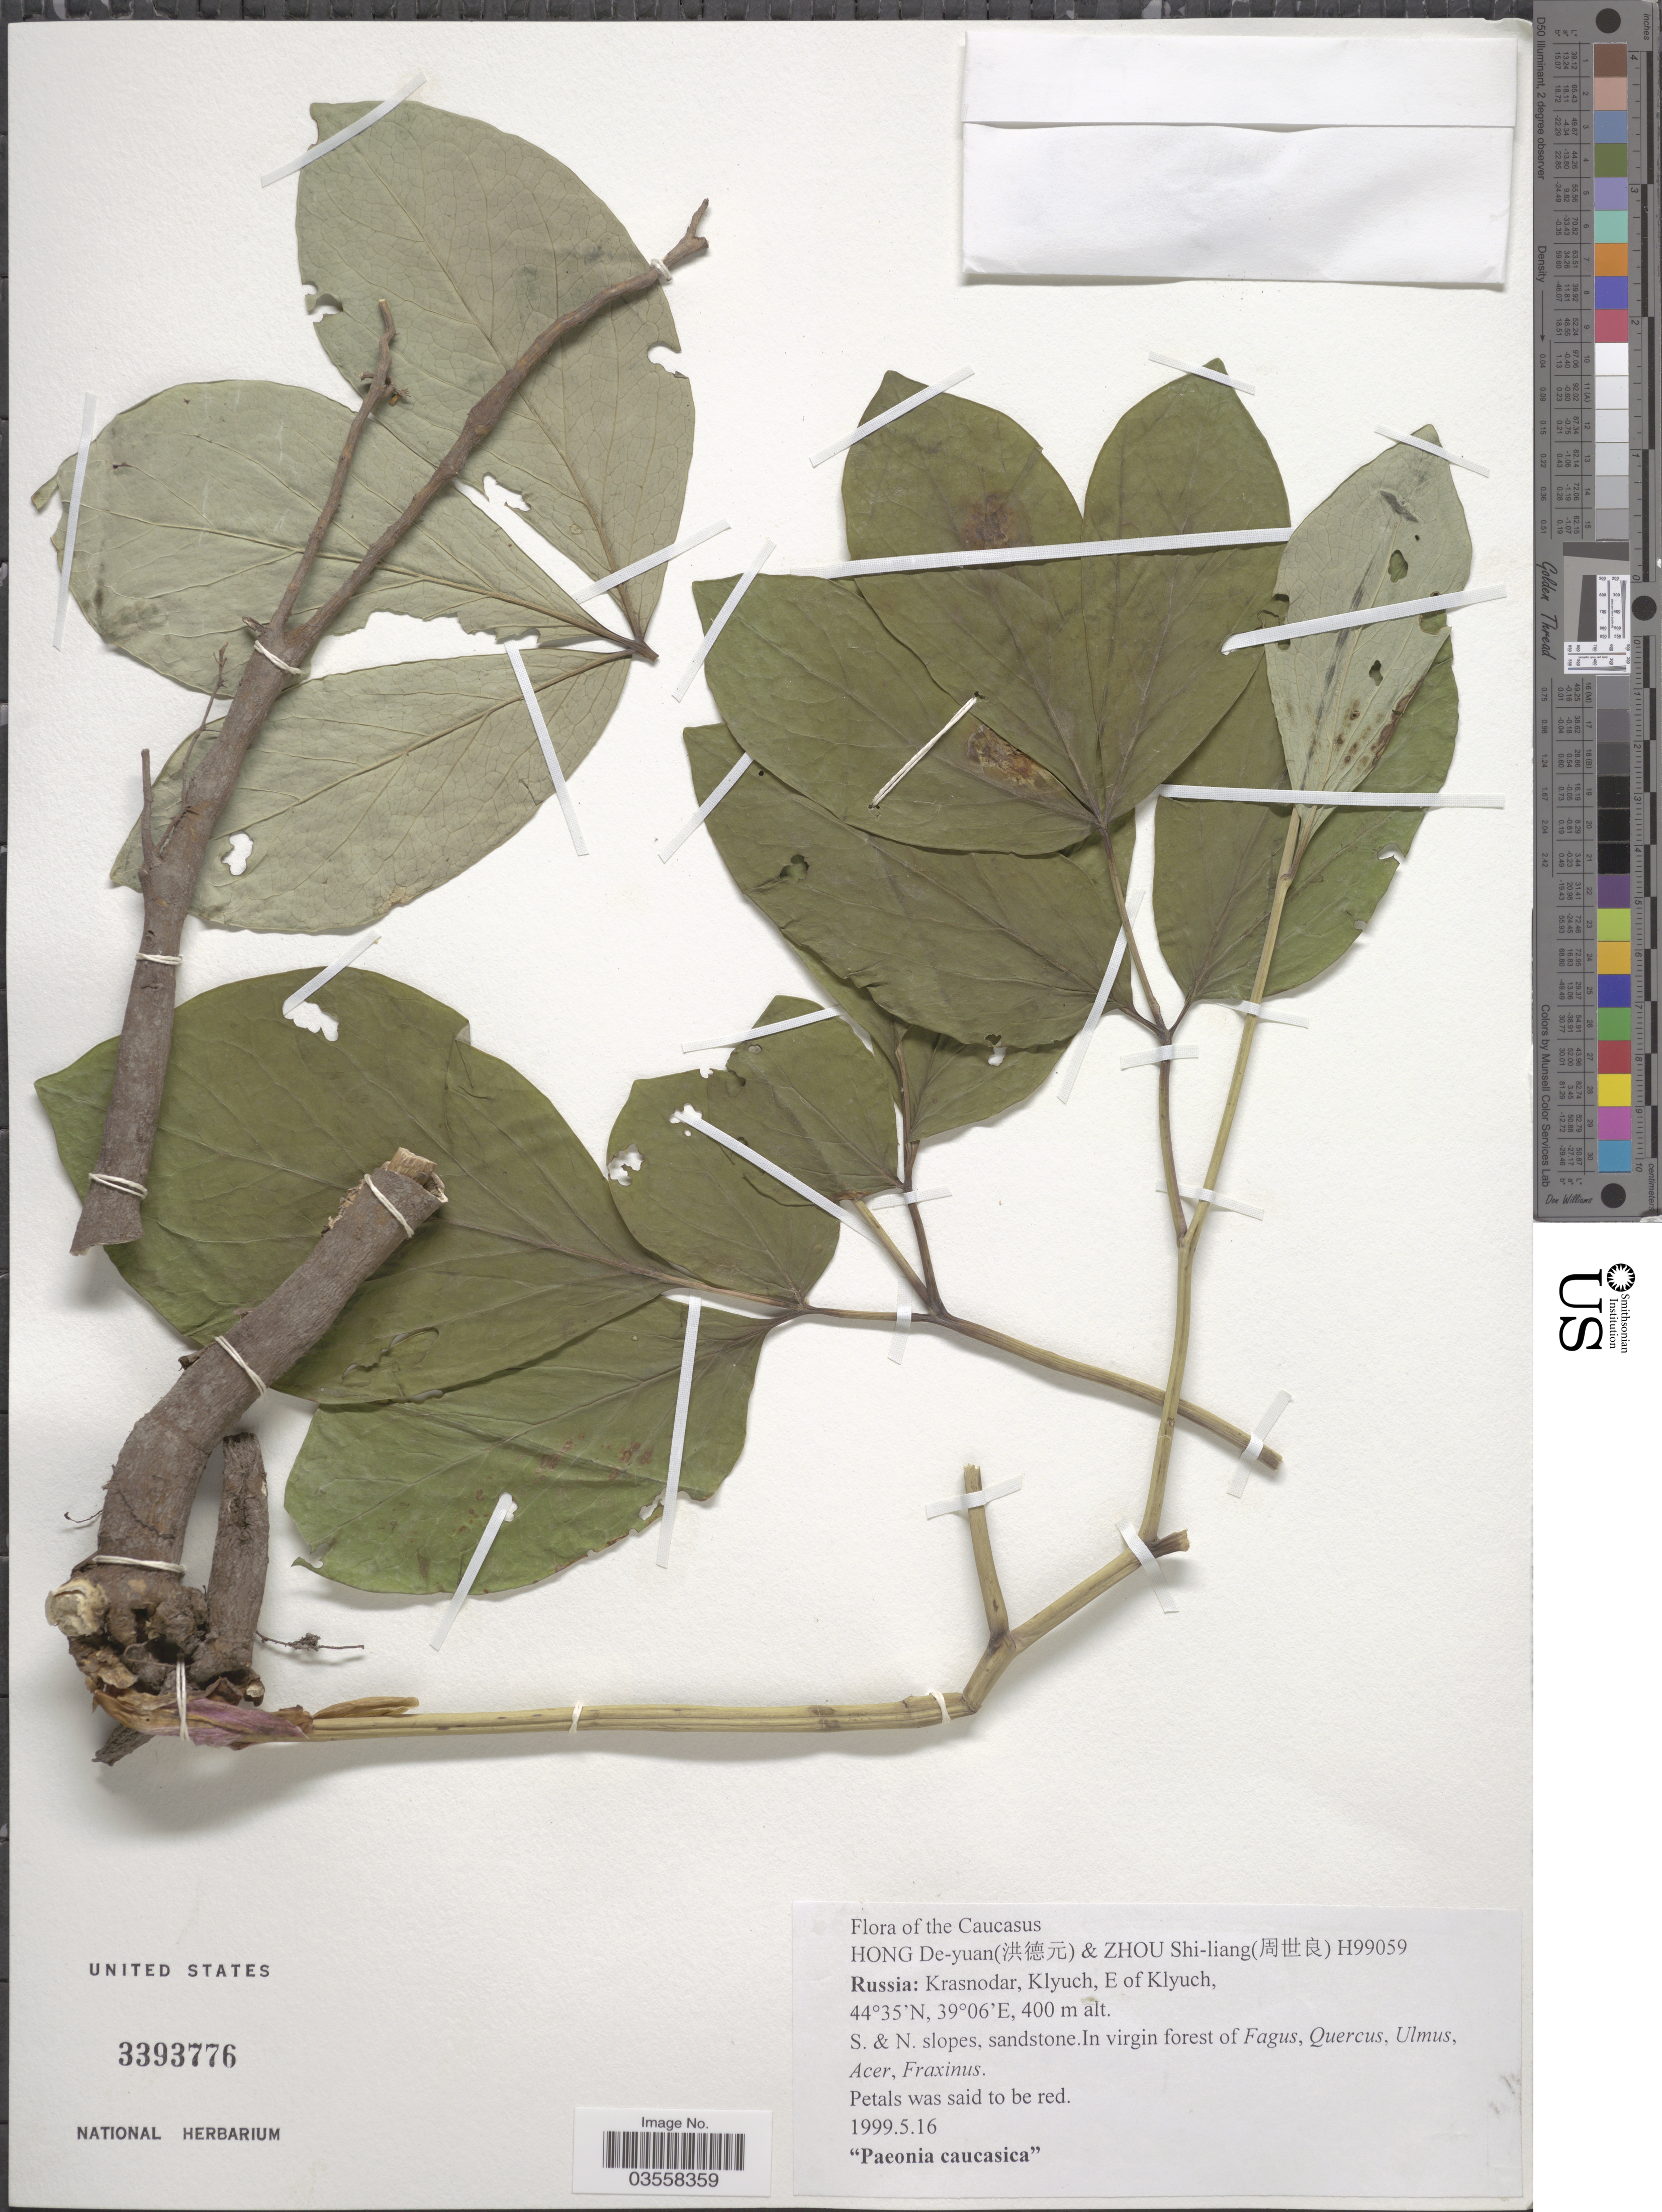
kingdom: Plantae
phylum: Tracheophyta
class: Magnoliopsida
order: Saxifragales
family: Paeoniaceae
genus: Paeonia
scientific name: Paeonia daurica subsp. coriifolia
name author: (Rupr.) D.Y. Hong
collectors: D.-Y. Hong & Z. Shi-liang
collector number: H99059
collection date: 1999-05-16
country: Russian Federation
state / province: Krasnodar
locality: Caucasus. Russia: Krasnodar, Klyuch, E of Klyuch.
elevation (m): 400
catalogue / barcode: US 3393776